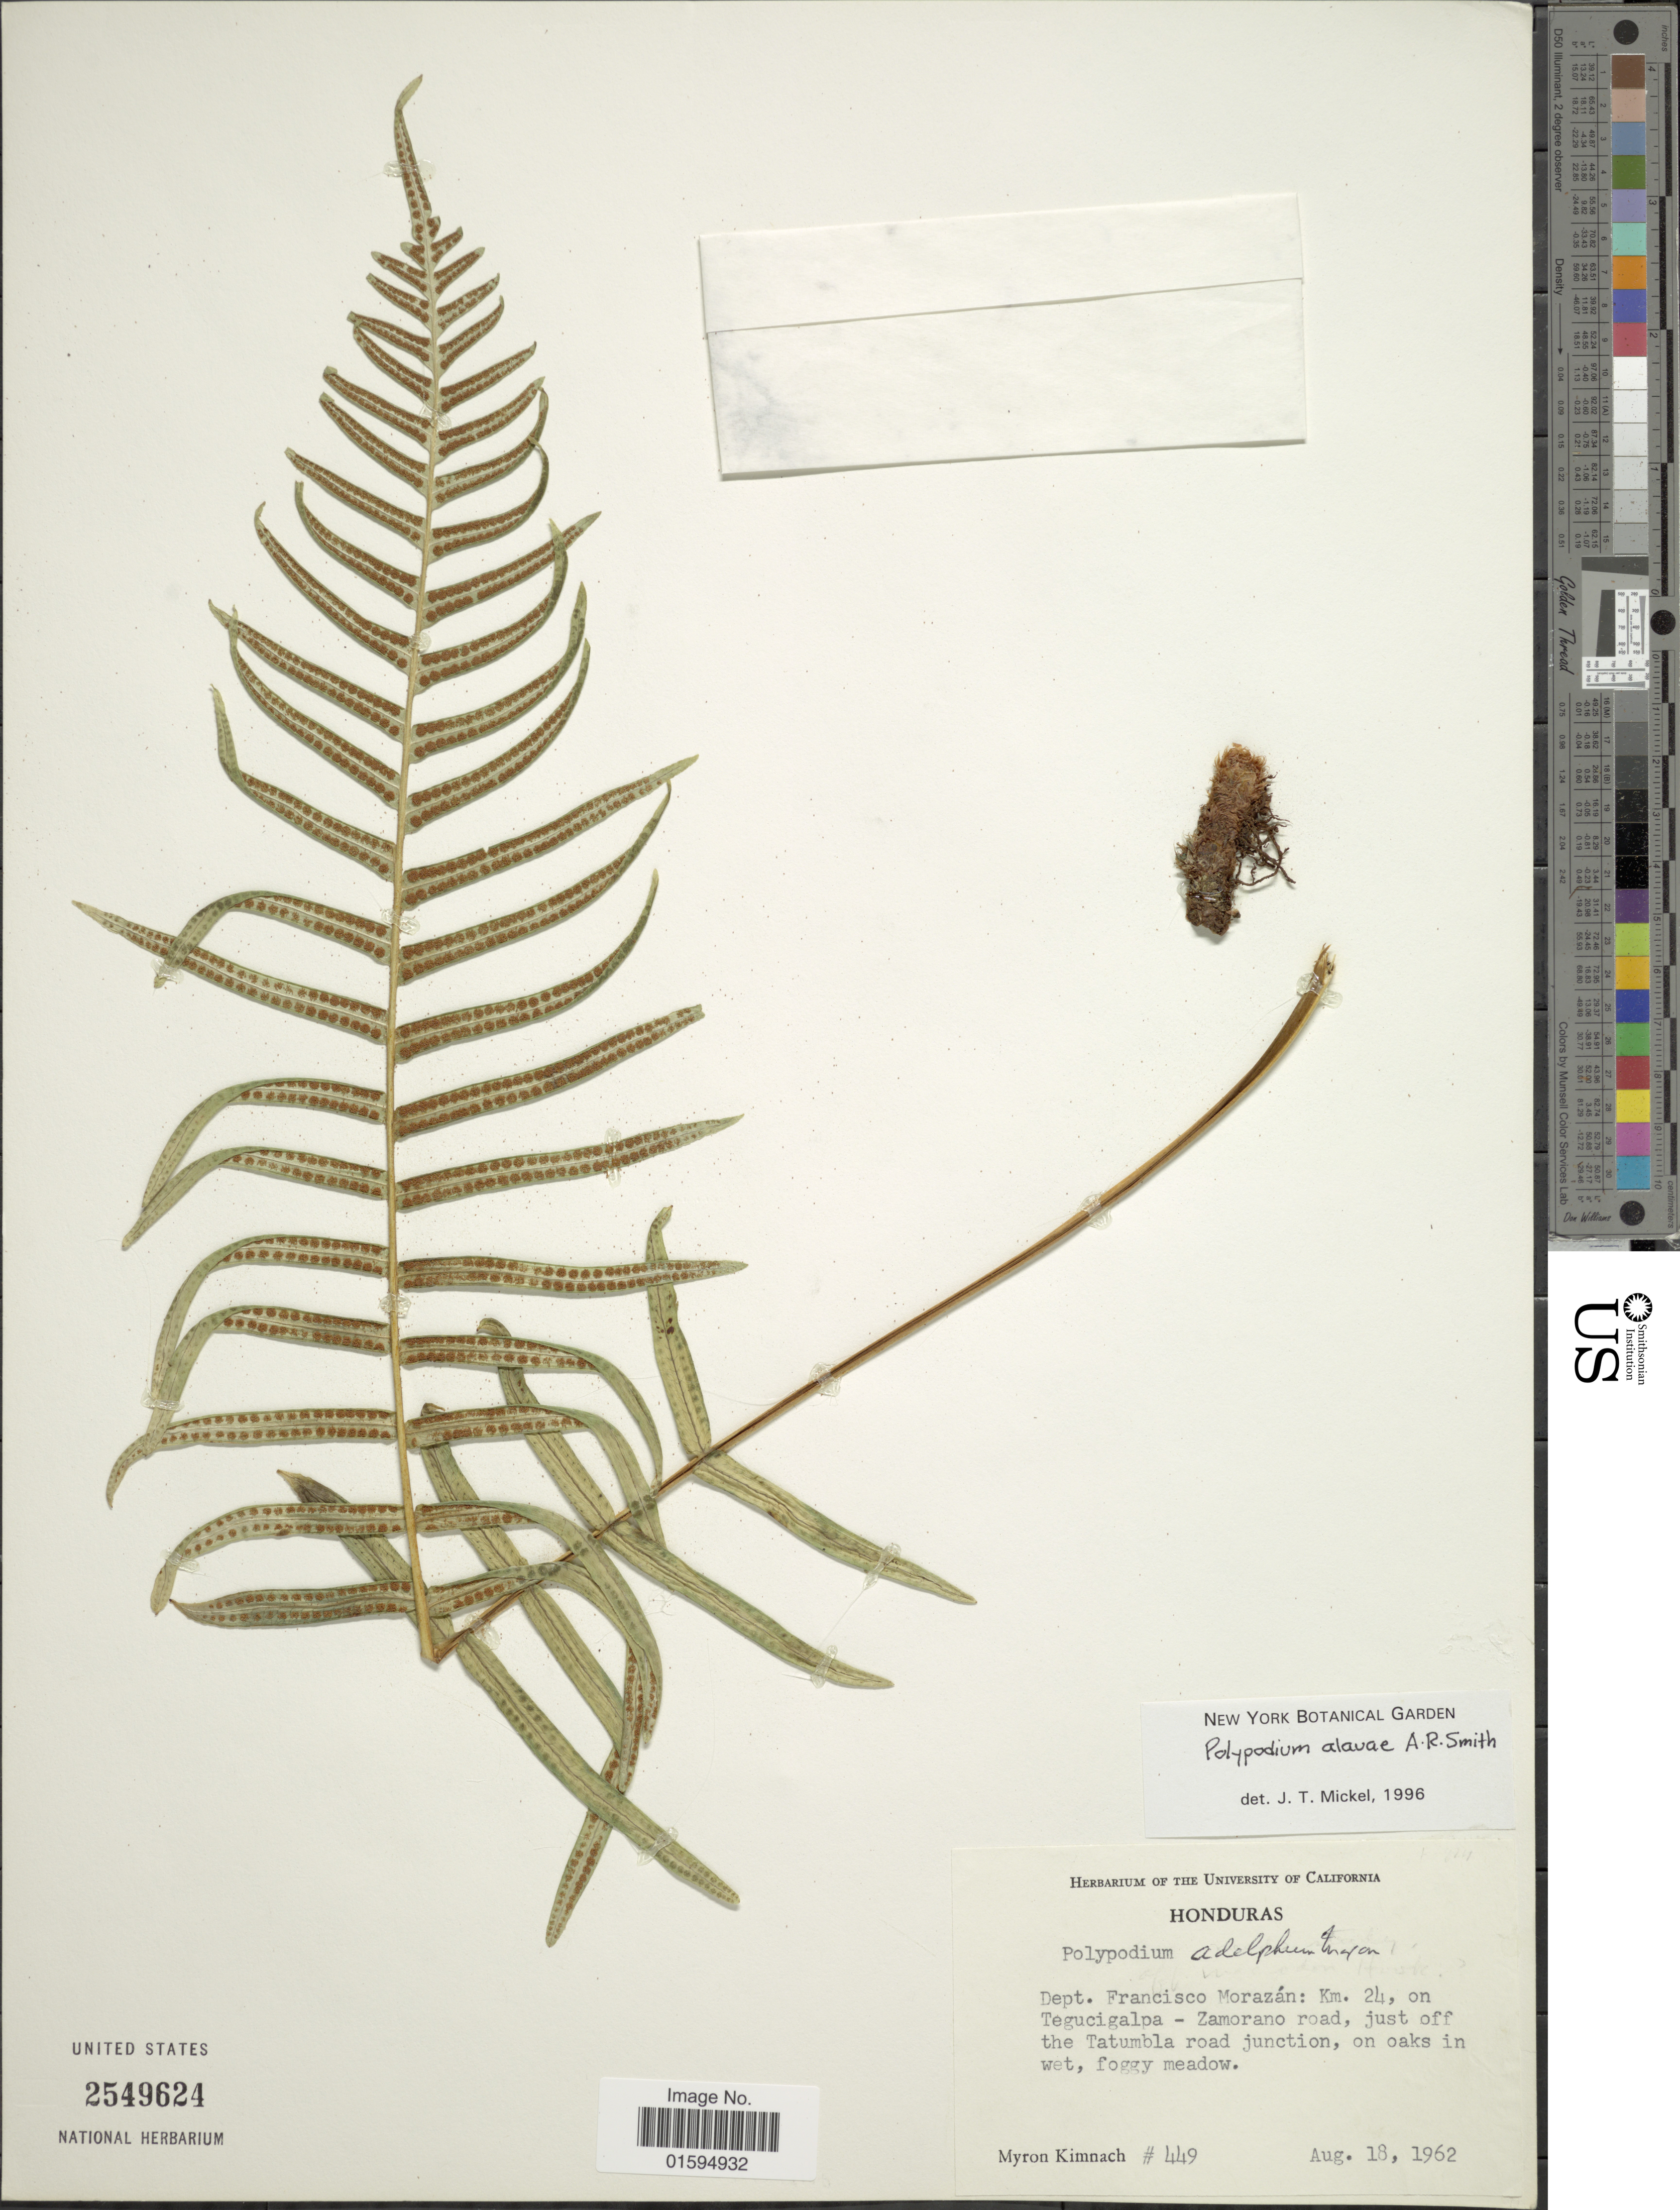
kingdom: Plantae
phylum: Tracheophyta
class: Polypodiopsida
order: Polypodiales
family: Polypodiaceae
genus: Polypodium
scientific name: Polypodium alavae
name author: A.R. Sm.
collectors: M. W. Kimnach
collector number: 449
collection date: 1962-08-18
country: Honduras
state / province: Fco. Morazán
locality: Dept. Francisco Morazan: Km. 24, on Tegucigalpa - Zamorano road, just off the Tatumbla road Junction, on oaks in wet, foggy meadow.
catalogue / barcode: US 2549624